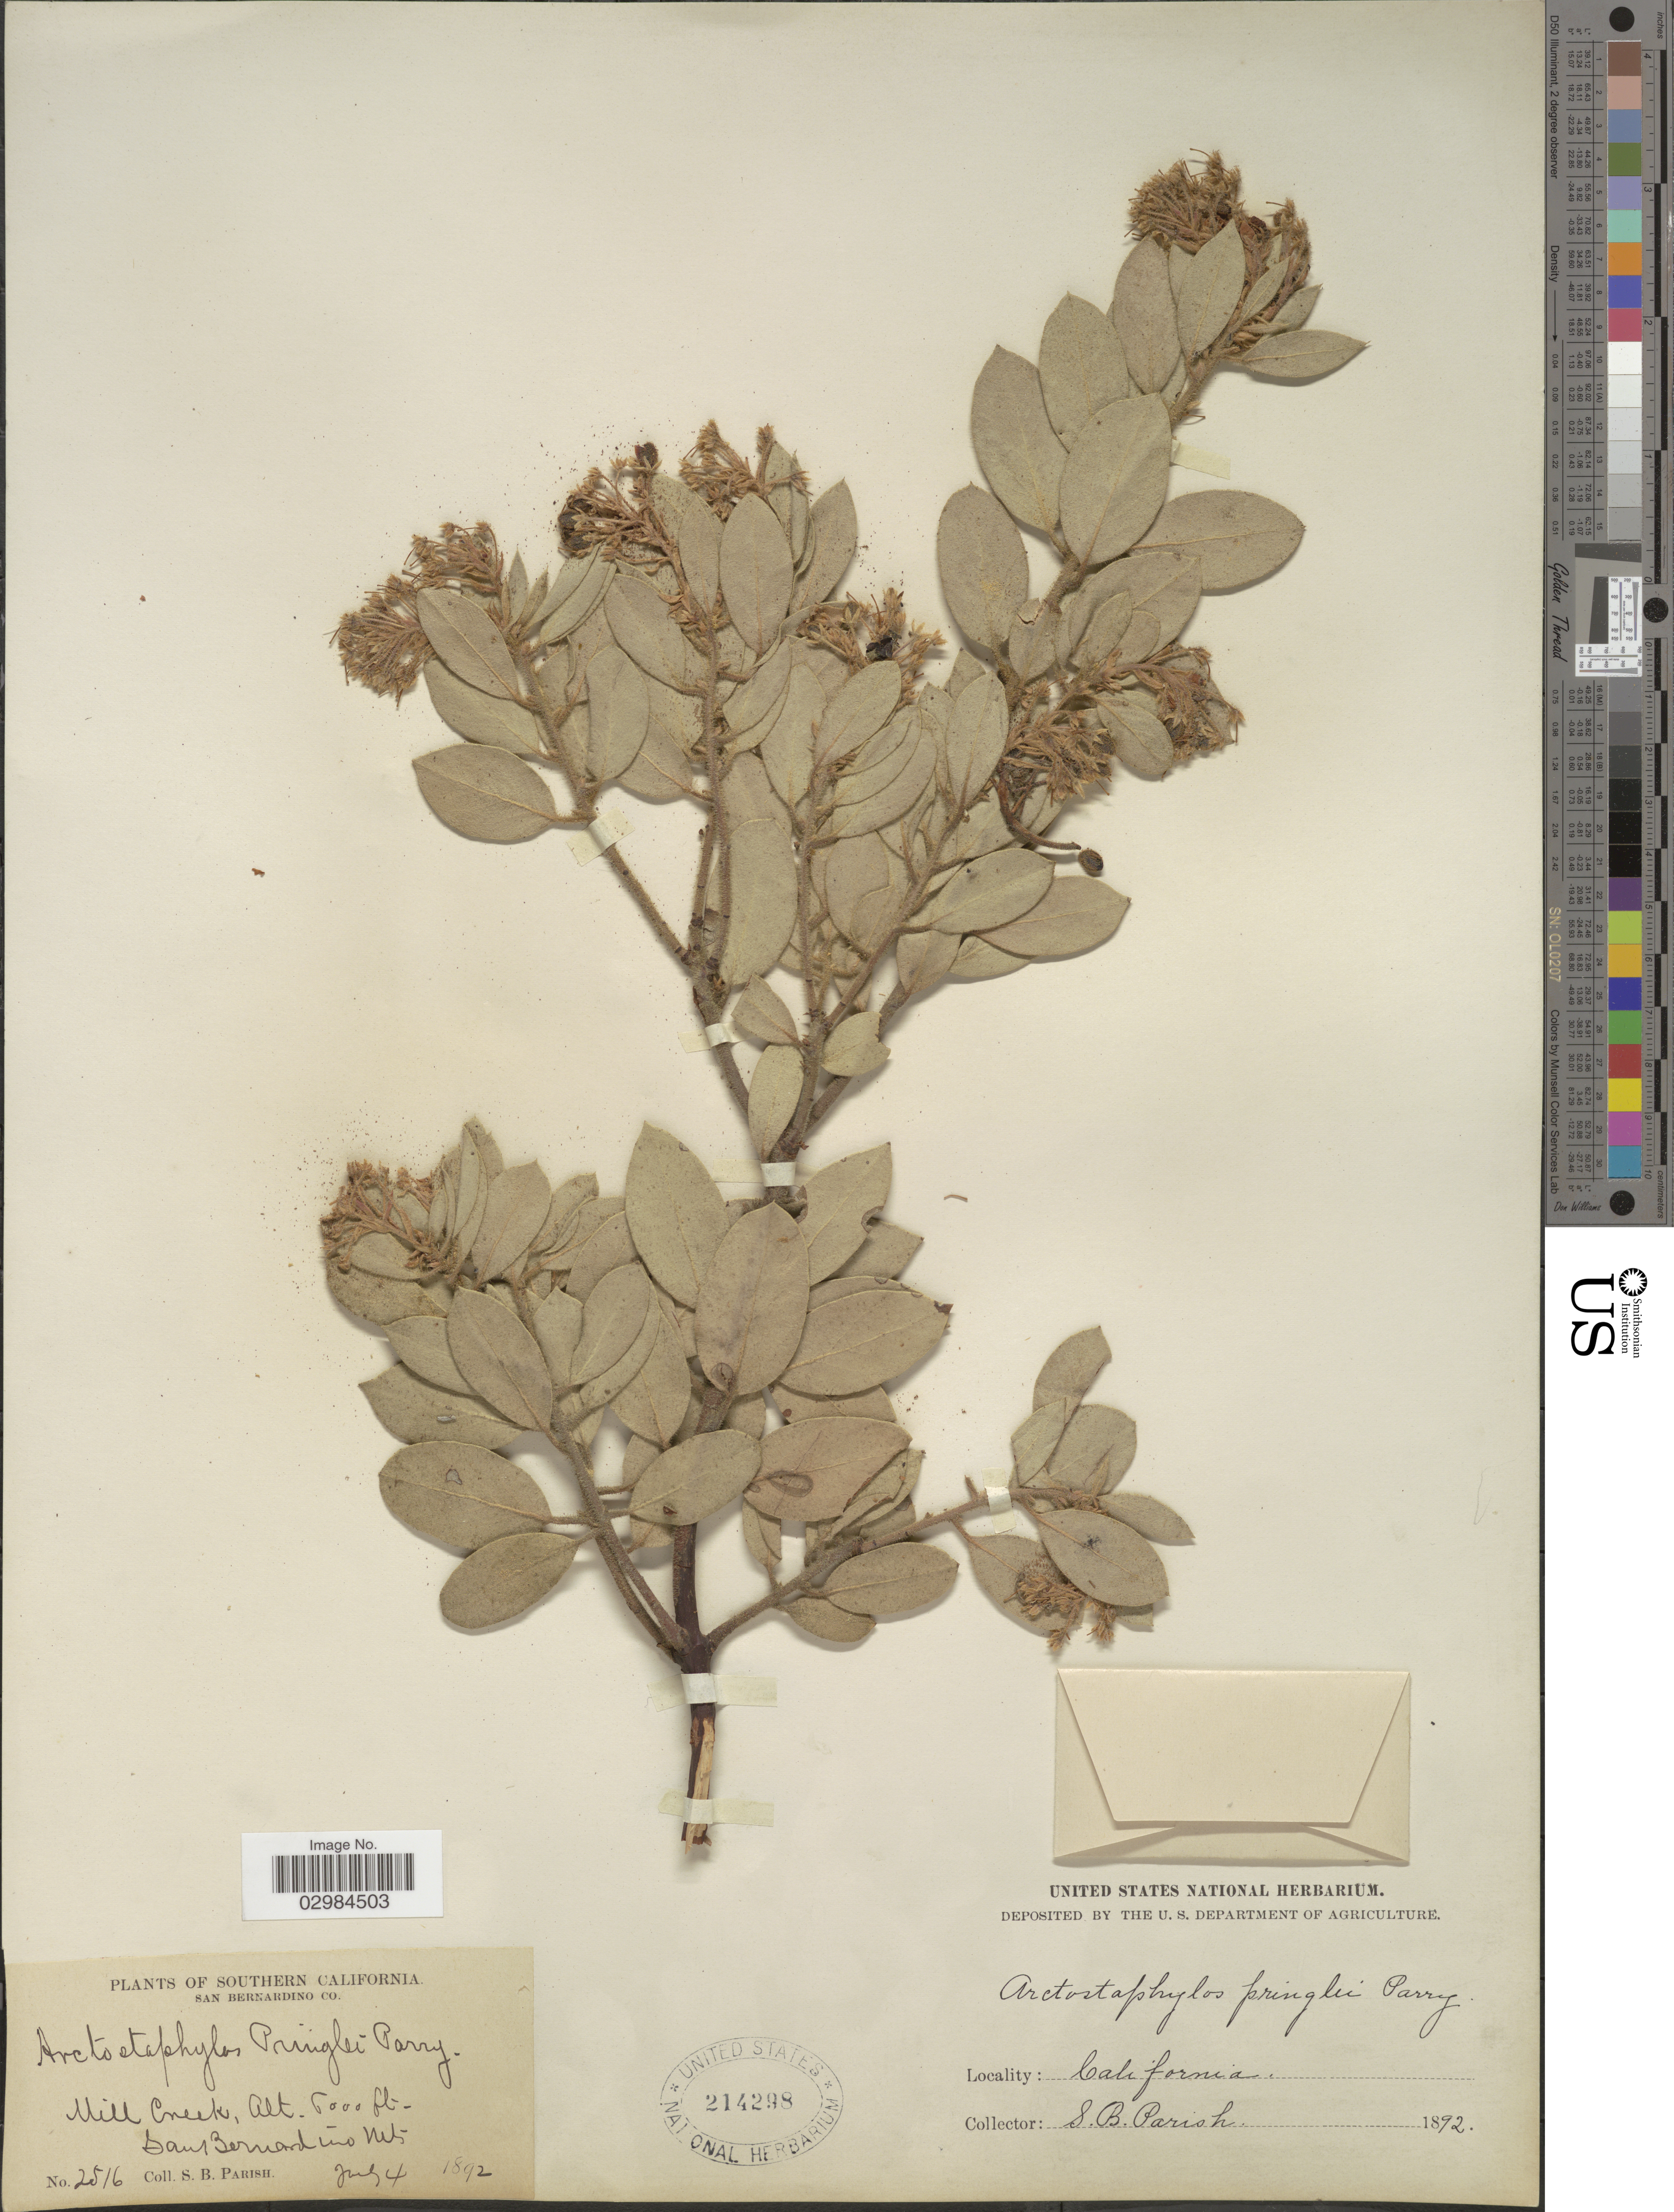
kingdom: Plantae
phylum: Tracheophyta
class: Magnoliopsida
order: Ericales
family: Ericaceae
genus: Arctostaphylos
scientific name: Arctostaphylos pringlei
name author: Parry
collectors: S. B. Parish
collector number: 2516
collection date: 1892-07-04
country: United States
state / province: California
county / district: San Bernardino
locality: Southern California. San Bernardino Co. Mill Creek. San Bernardino Mts.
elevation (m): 6000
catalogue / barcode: US 214298